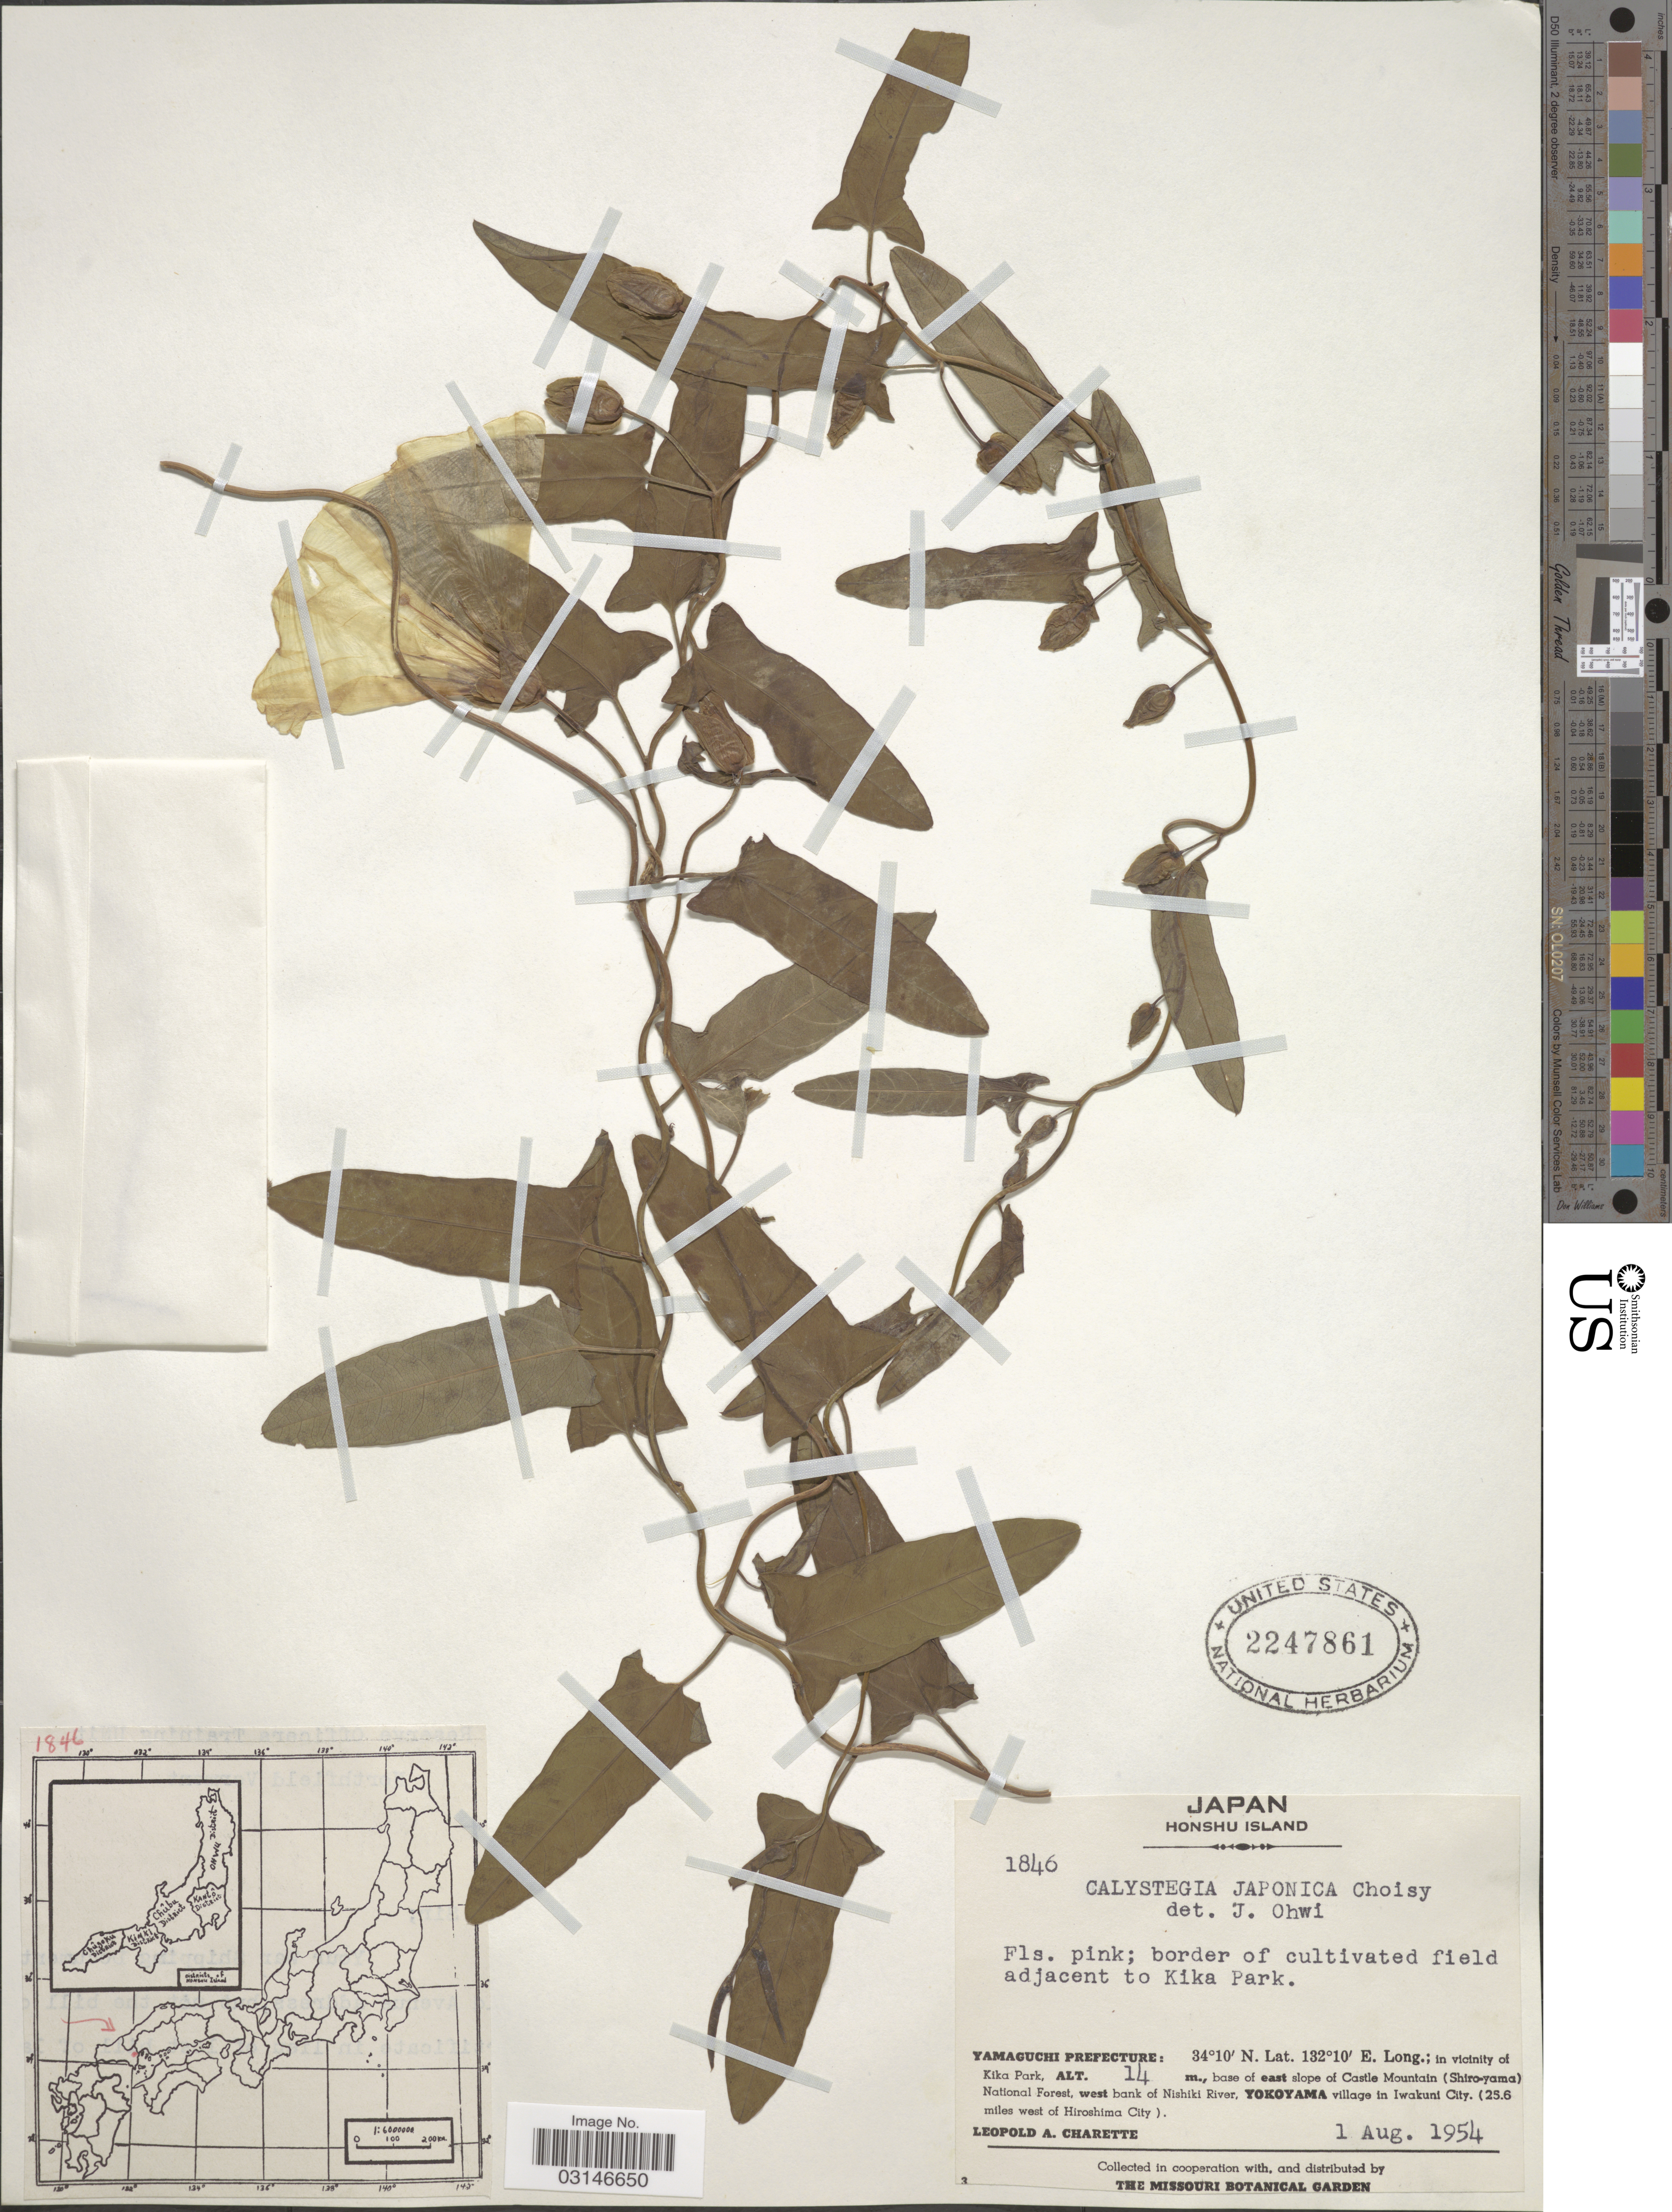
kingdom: Plantae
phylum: Tracheophyta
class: Magnoliopsida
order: Solanales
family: Convolvulaceae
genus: Calystegia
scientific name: Calystegia hederacea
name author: Thunb.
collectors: L. A. Charette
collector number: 1846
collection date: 1954-08-01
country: Japan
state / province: Yamaguti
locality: Honshu Island. Yamaguchi Prefecture: in vicinity of Kika Park, base of east slope of Castle Mountain (Shiro-yama) National Forest, west bank of Nishiki River, Yokoyama village in Iwakuni City. (25.6 miles west of Hiroshima City).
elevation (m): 14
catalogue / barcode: US 2247861